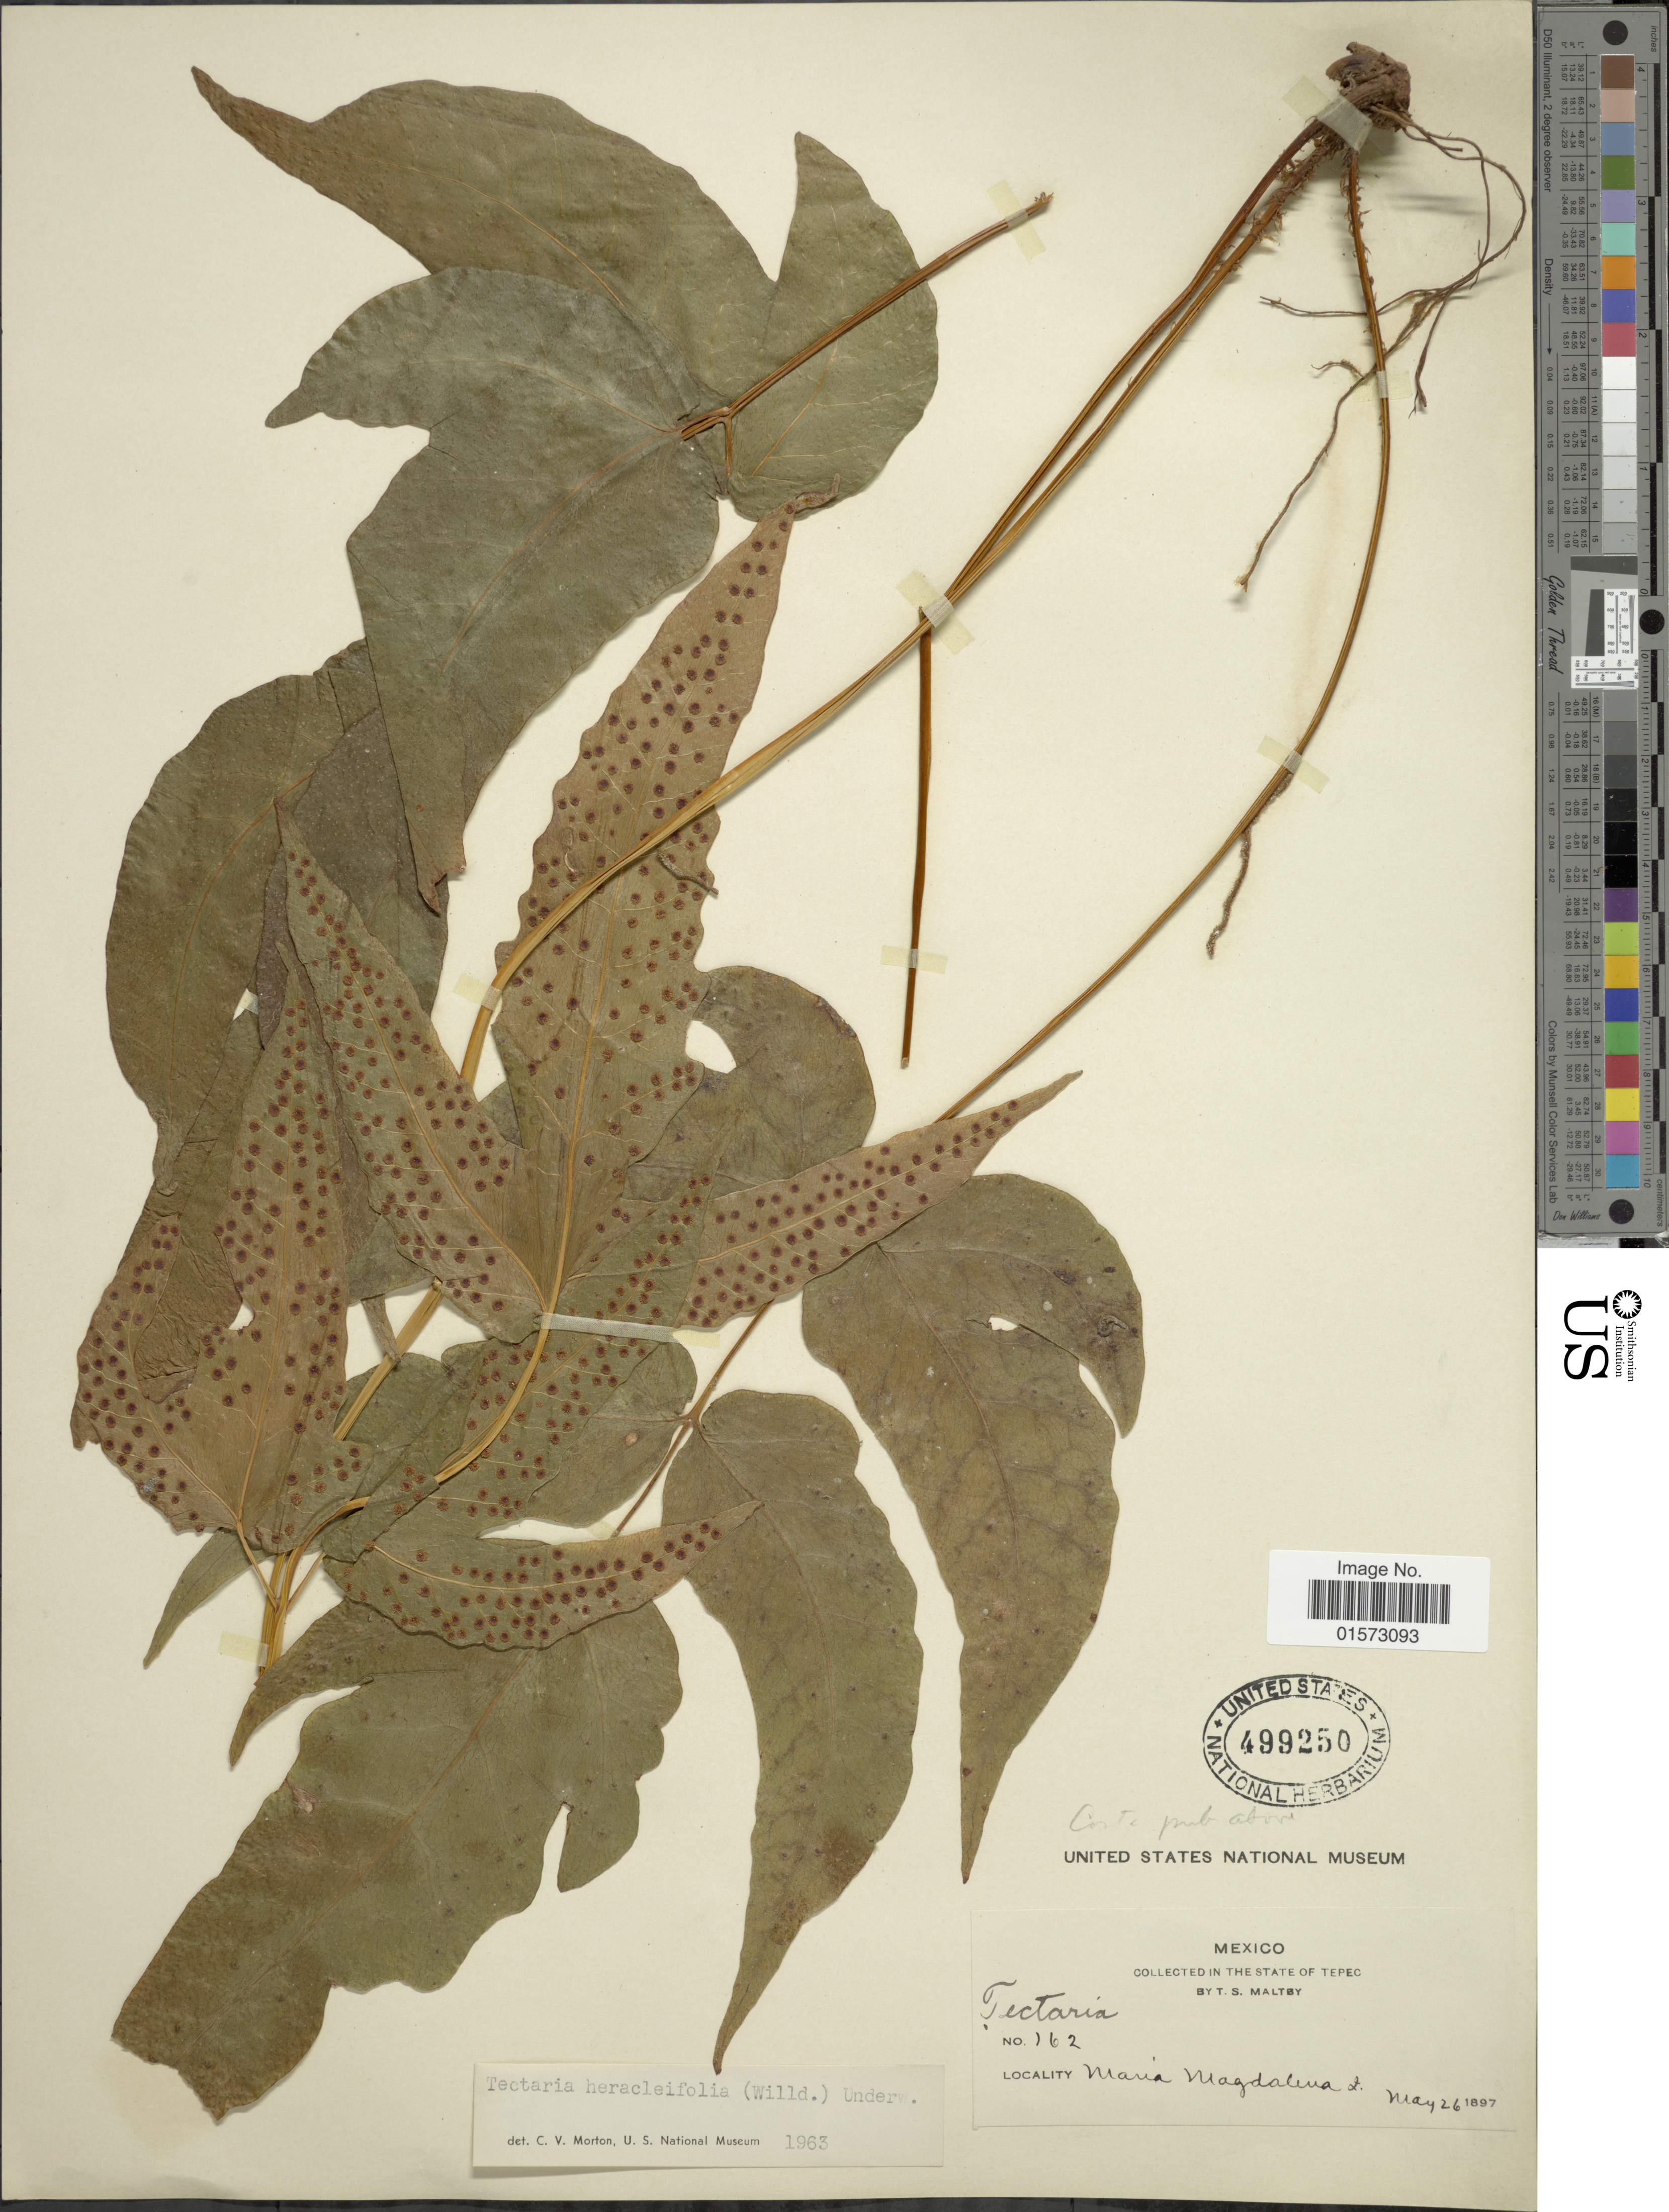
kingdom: Plantae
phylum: Tracheophyta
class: Polypodiopsida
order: Polypodiales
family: Tectariaceae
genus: Tectaria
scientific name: Tectaria heracleifolia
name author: (Willd.) Underw.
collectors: T. S. Maltby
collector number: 162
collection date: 1897-05-26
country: Mexico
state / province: Nayarit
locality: In the state of Tepec, Maria Magdalena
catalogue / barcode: US 499250